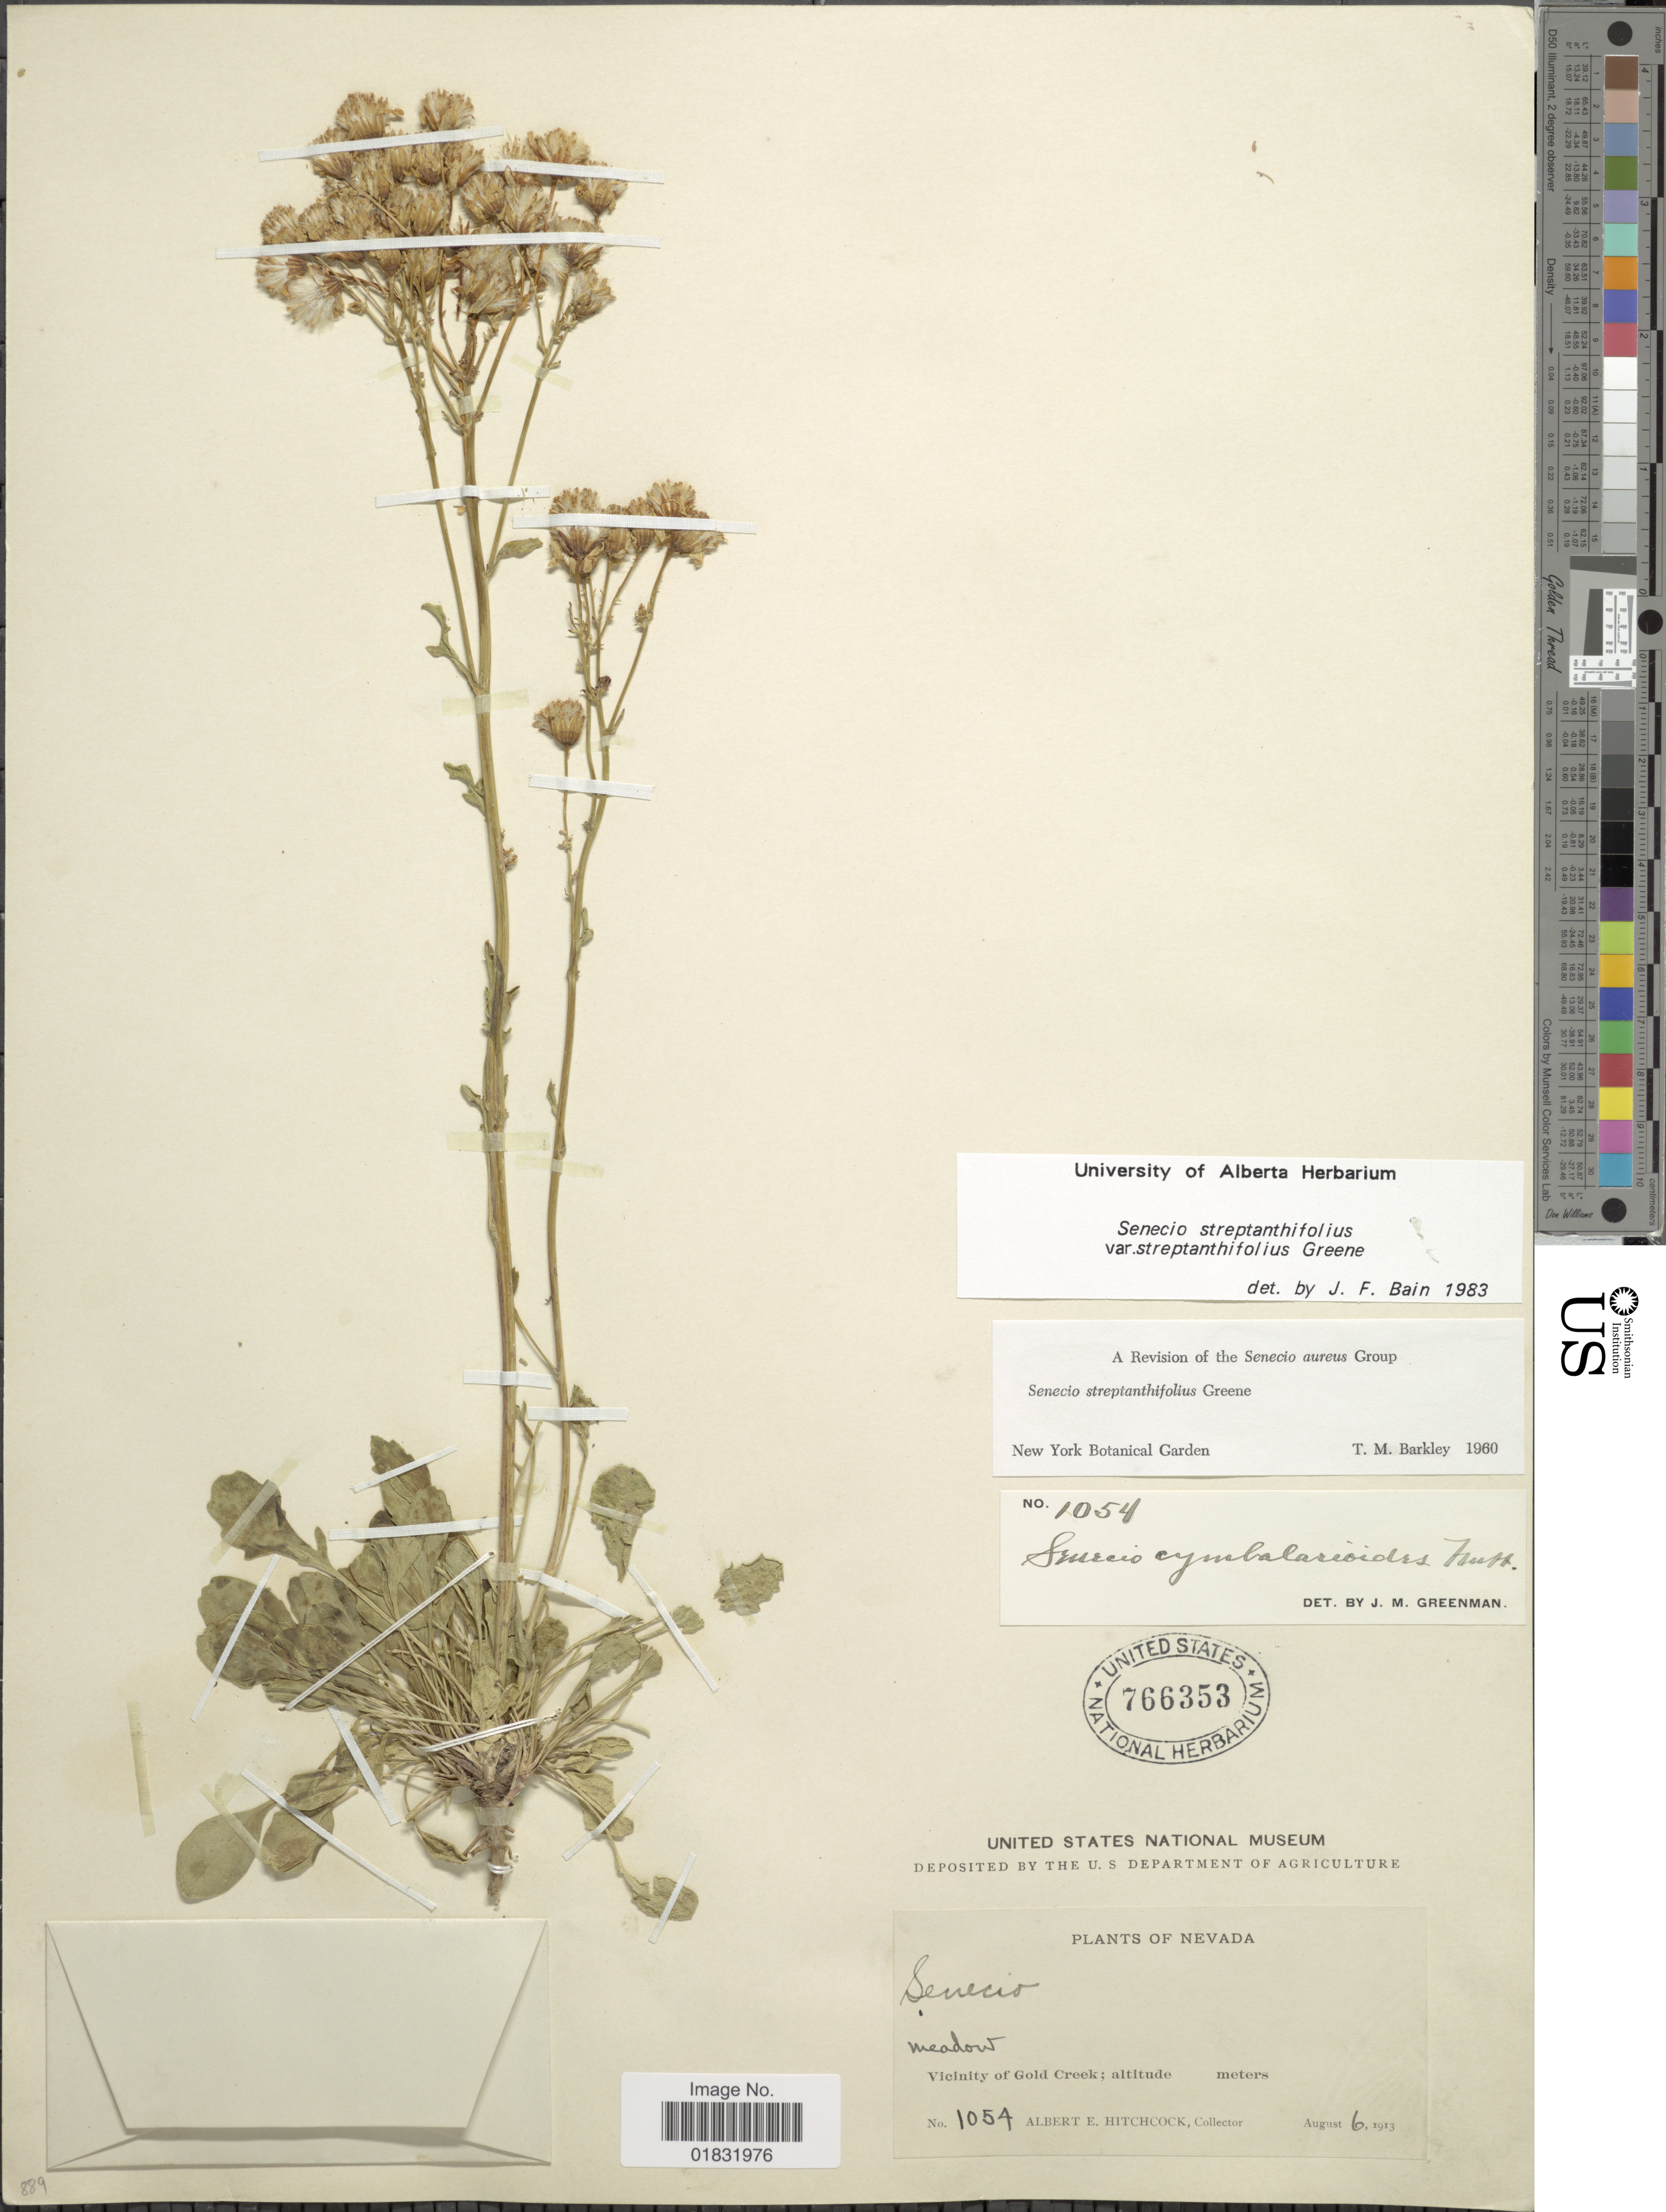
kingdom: Plantae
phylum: Tracheophyta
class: Magnoliopsida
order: Asterales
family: Asteraceae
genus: Packera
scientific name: Packera streptanthifolia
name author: (Greene) W.A. Weber & Á. Löve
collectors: A. Hitchcock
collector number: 1054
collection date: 1913-08-06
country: United States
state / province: Nevada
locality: Meadow, Vicinity of Gold Creek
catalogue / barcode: US 766353